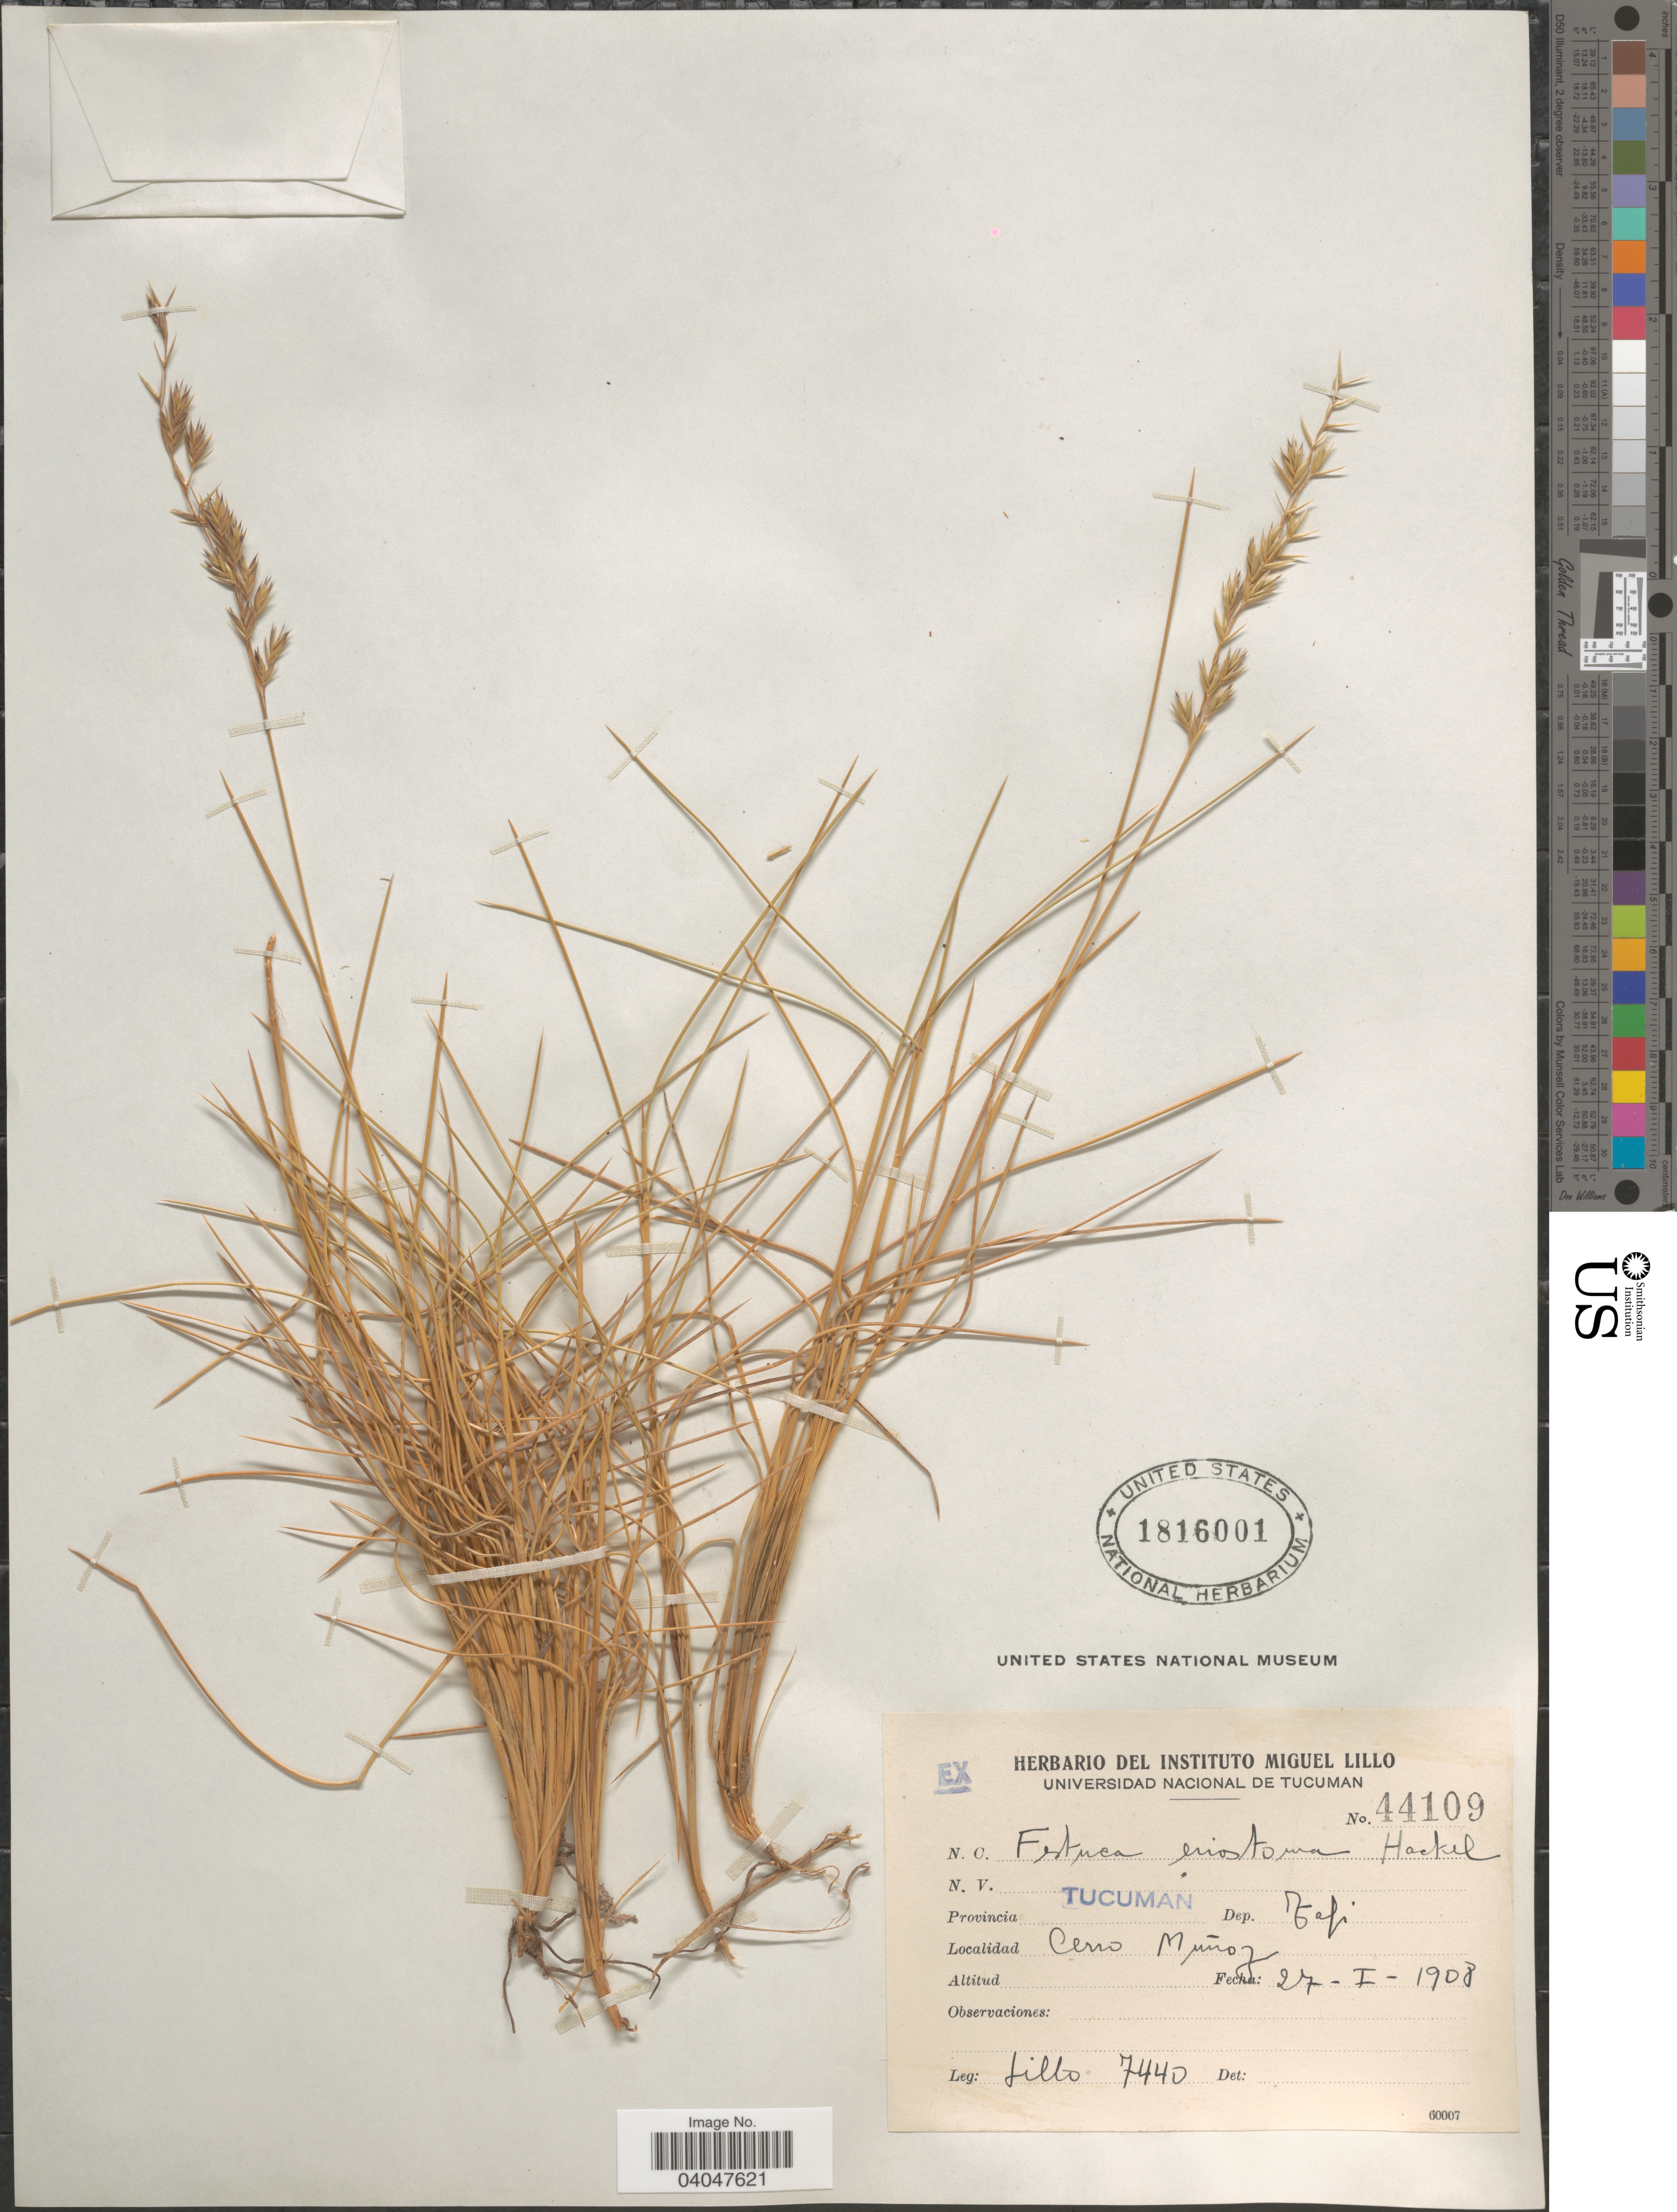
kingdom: Plantae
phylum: Tracheophyta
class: Liliopsida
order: Poales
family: Poaceae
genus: Festuca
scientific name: Festuca eriostoma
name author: Hack.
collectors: M. Lillo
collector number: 7440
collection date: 1908-01-27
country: Argentina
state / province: Tucuman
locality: Cerro Muñoz.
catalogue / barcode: US 1816001